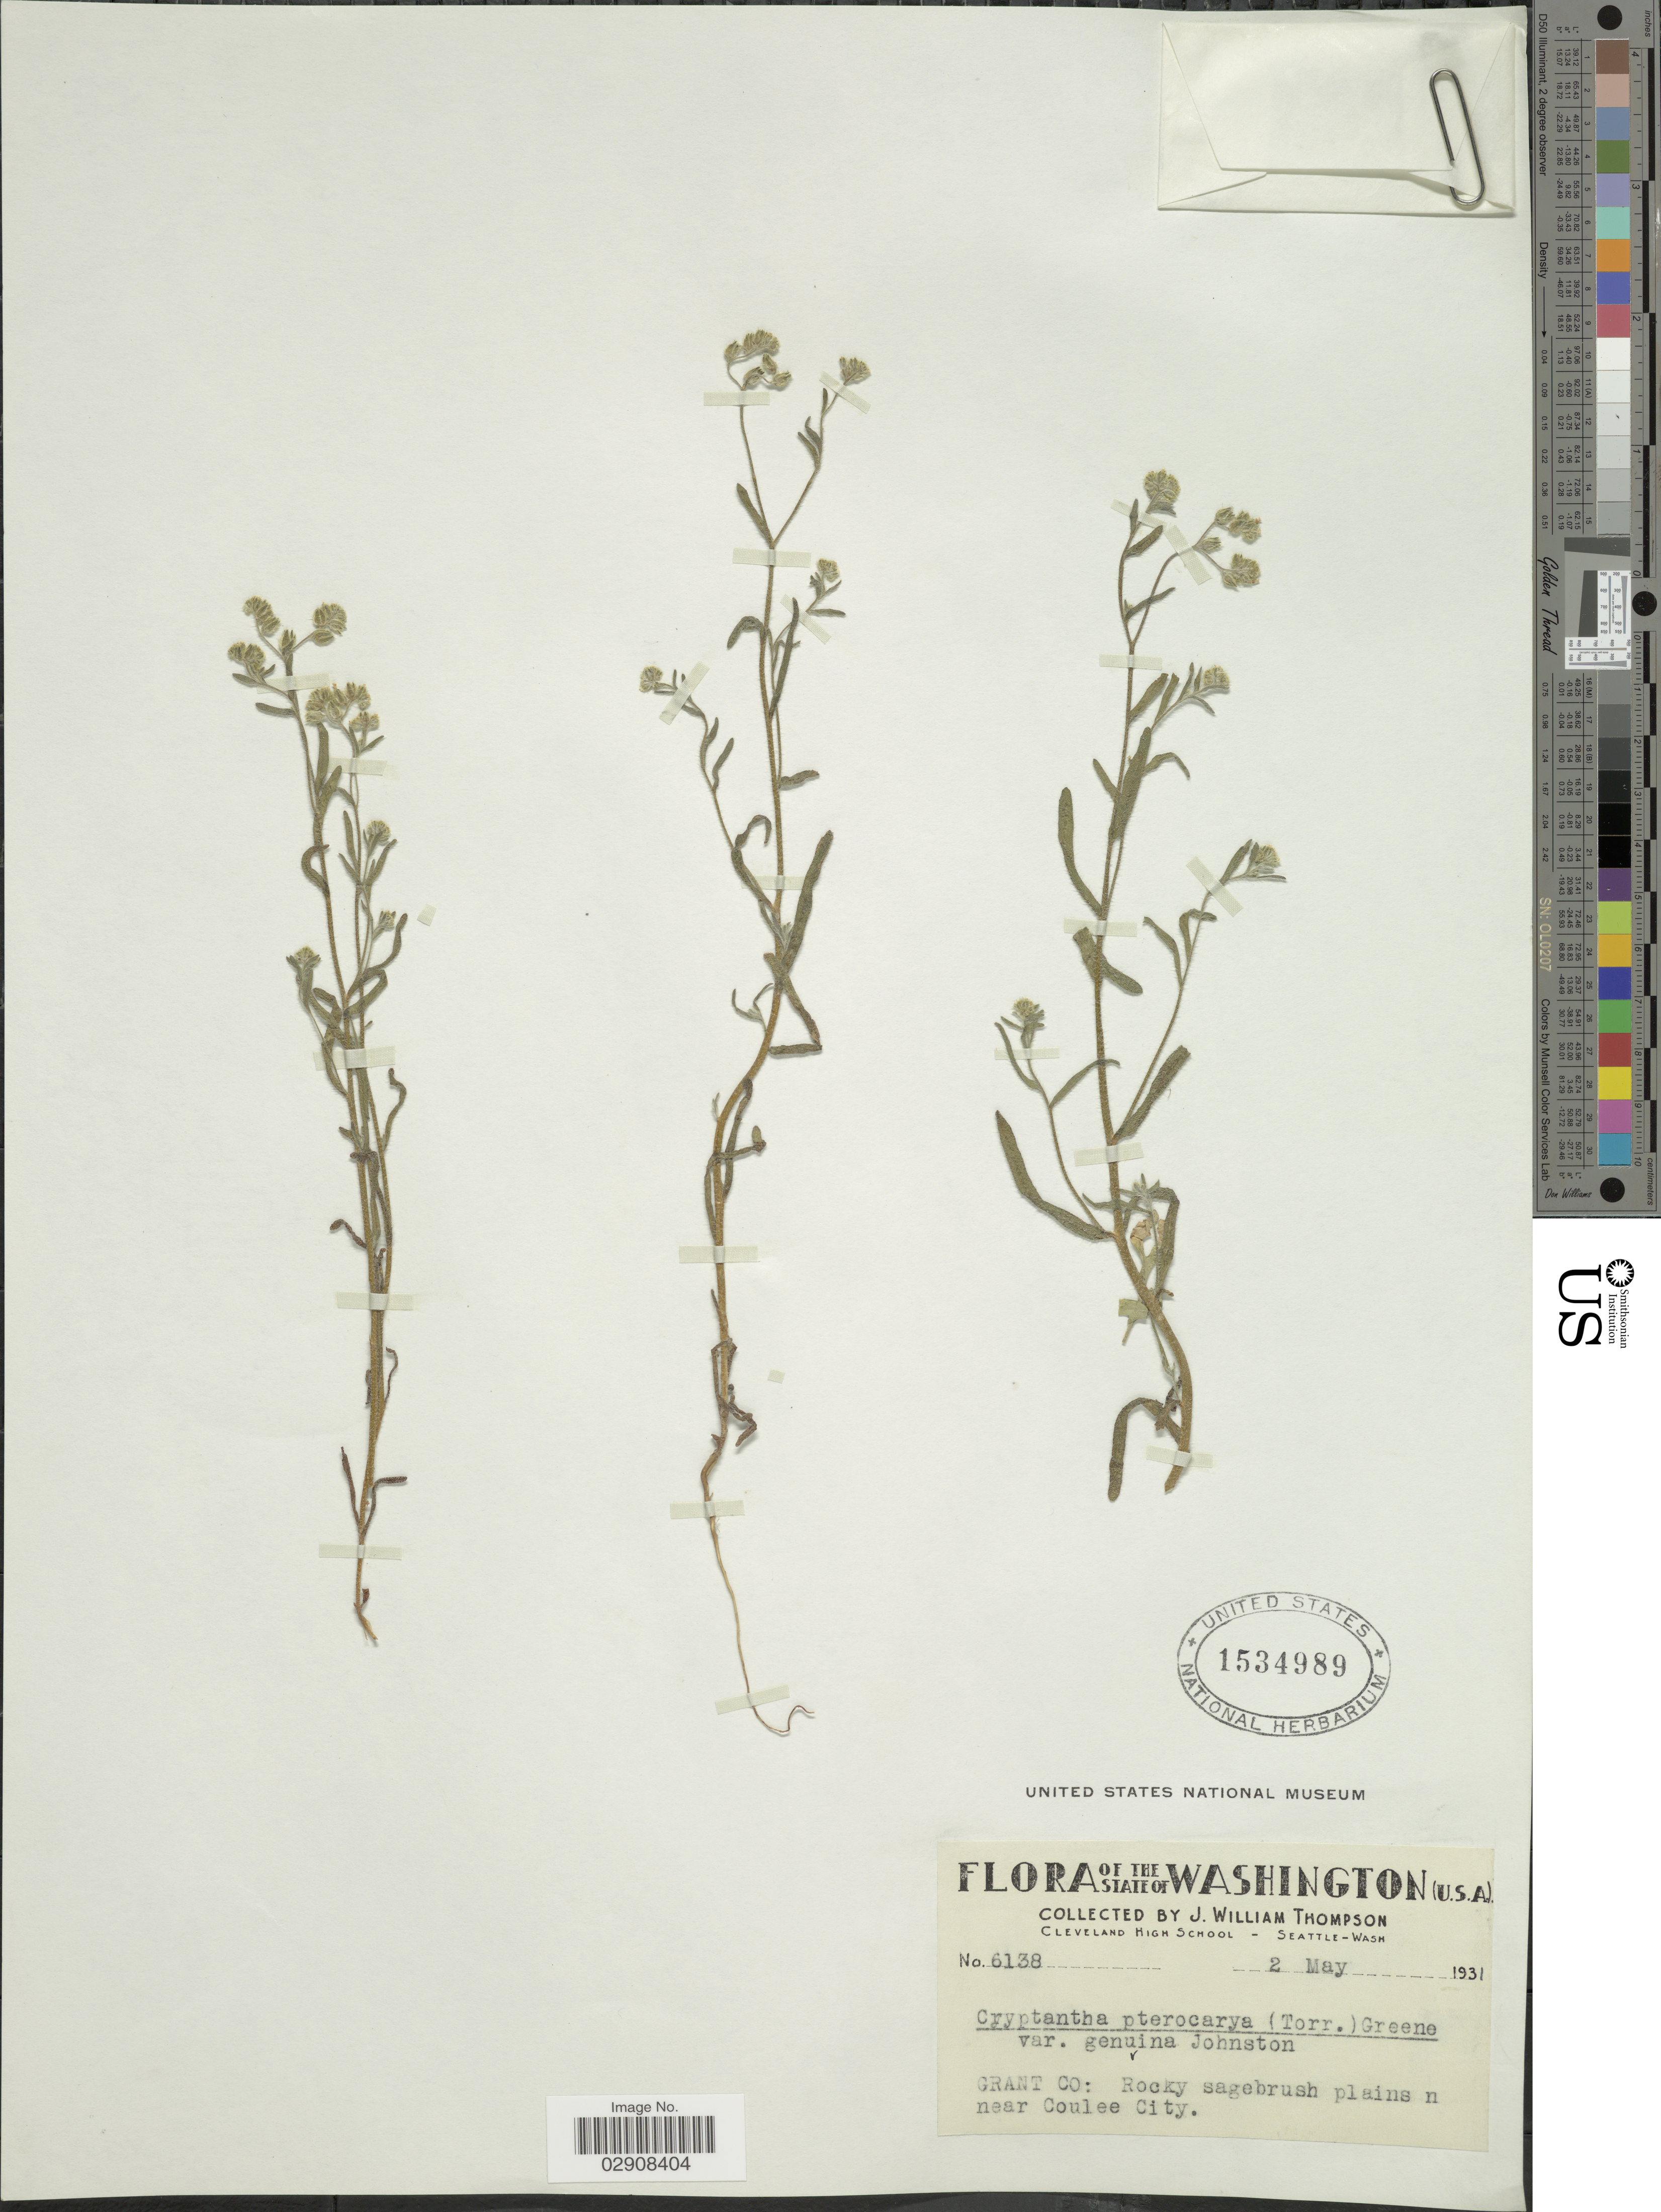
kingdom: Plantae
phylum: Tracheophyta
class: Magnoliopsida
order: Boraginales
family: Boraginaceae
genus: Cryptantha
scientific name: Cryptantha pterocarya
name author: (Torr.) Greene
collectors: J. W. Thompson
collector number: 6138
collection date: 1931-05-02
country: United States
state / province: Washington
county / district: Grant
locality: Grant Co: Rocky sagebrush plains n near Coulee City.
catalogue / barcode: US 1534989